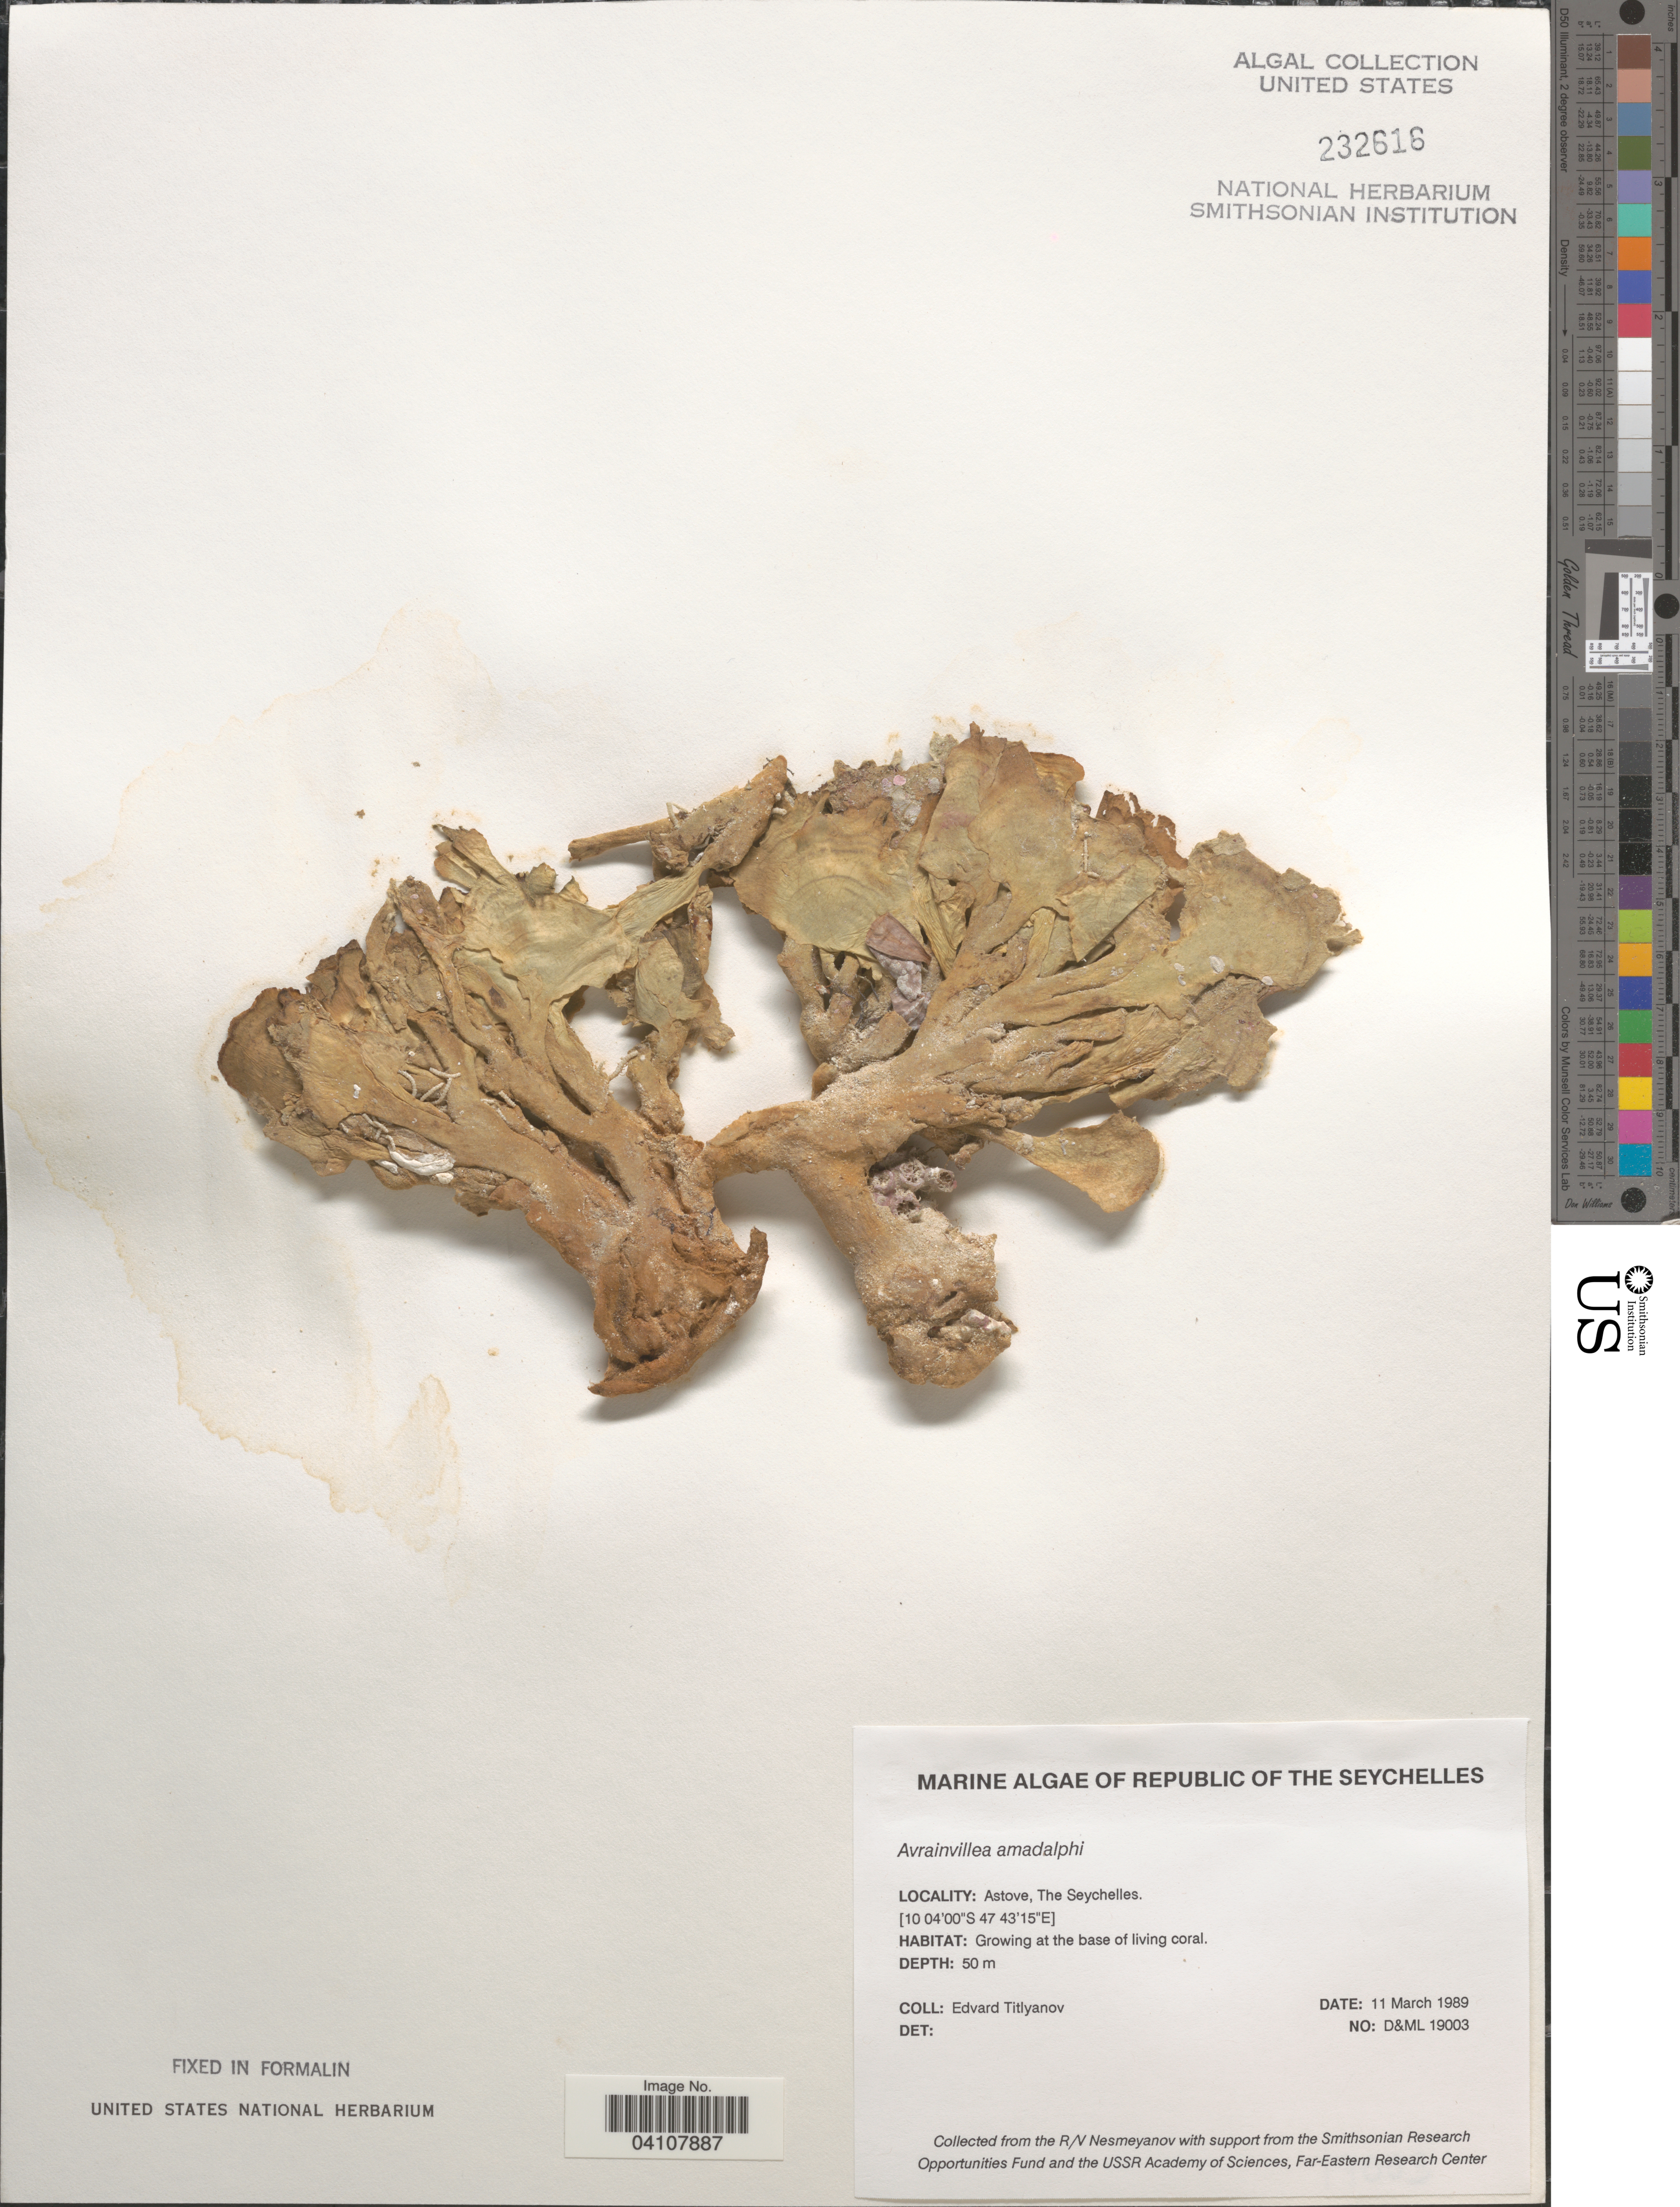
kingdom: Plantae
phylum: Chlorophyta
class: Ulvophyceae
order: Bryopsidales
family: Dichotomosiphonaceae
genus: Avrainvillea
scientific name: Avrainvillea amadelpha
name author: (Mont.) A. Gepp & E. Gepp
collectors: E. Titlyanov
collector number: D&ML19003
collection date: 1989-03-11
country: Seychelles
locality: Republic of the Seychelles. Astove.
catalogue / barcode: US 232616